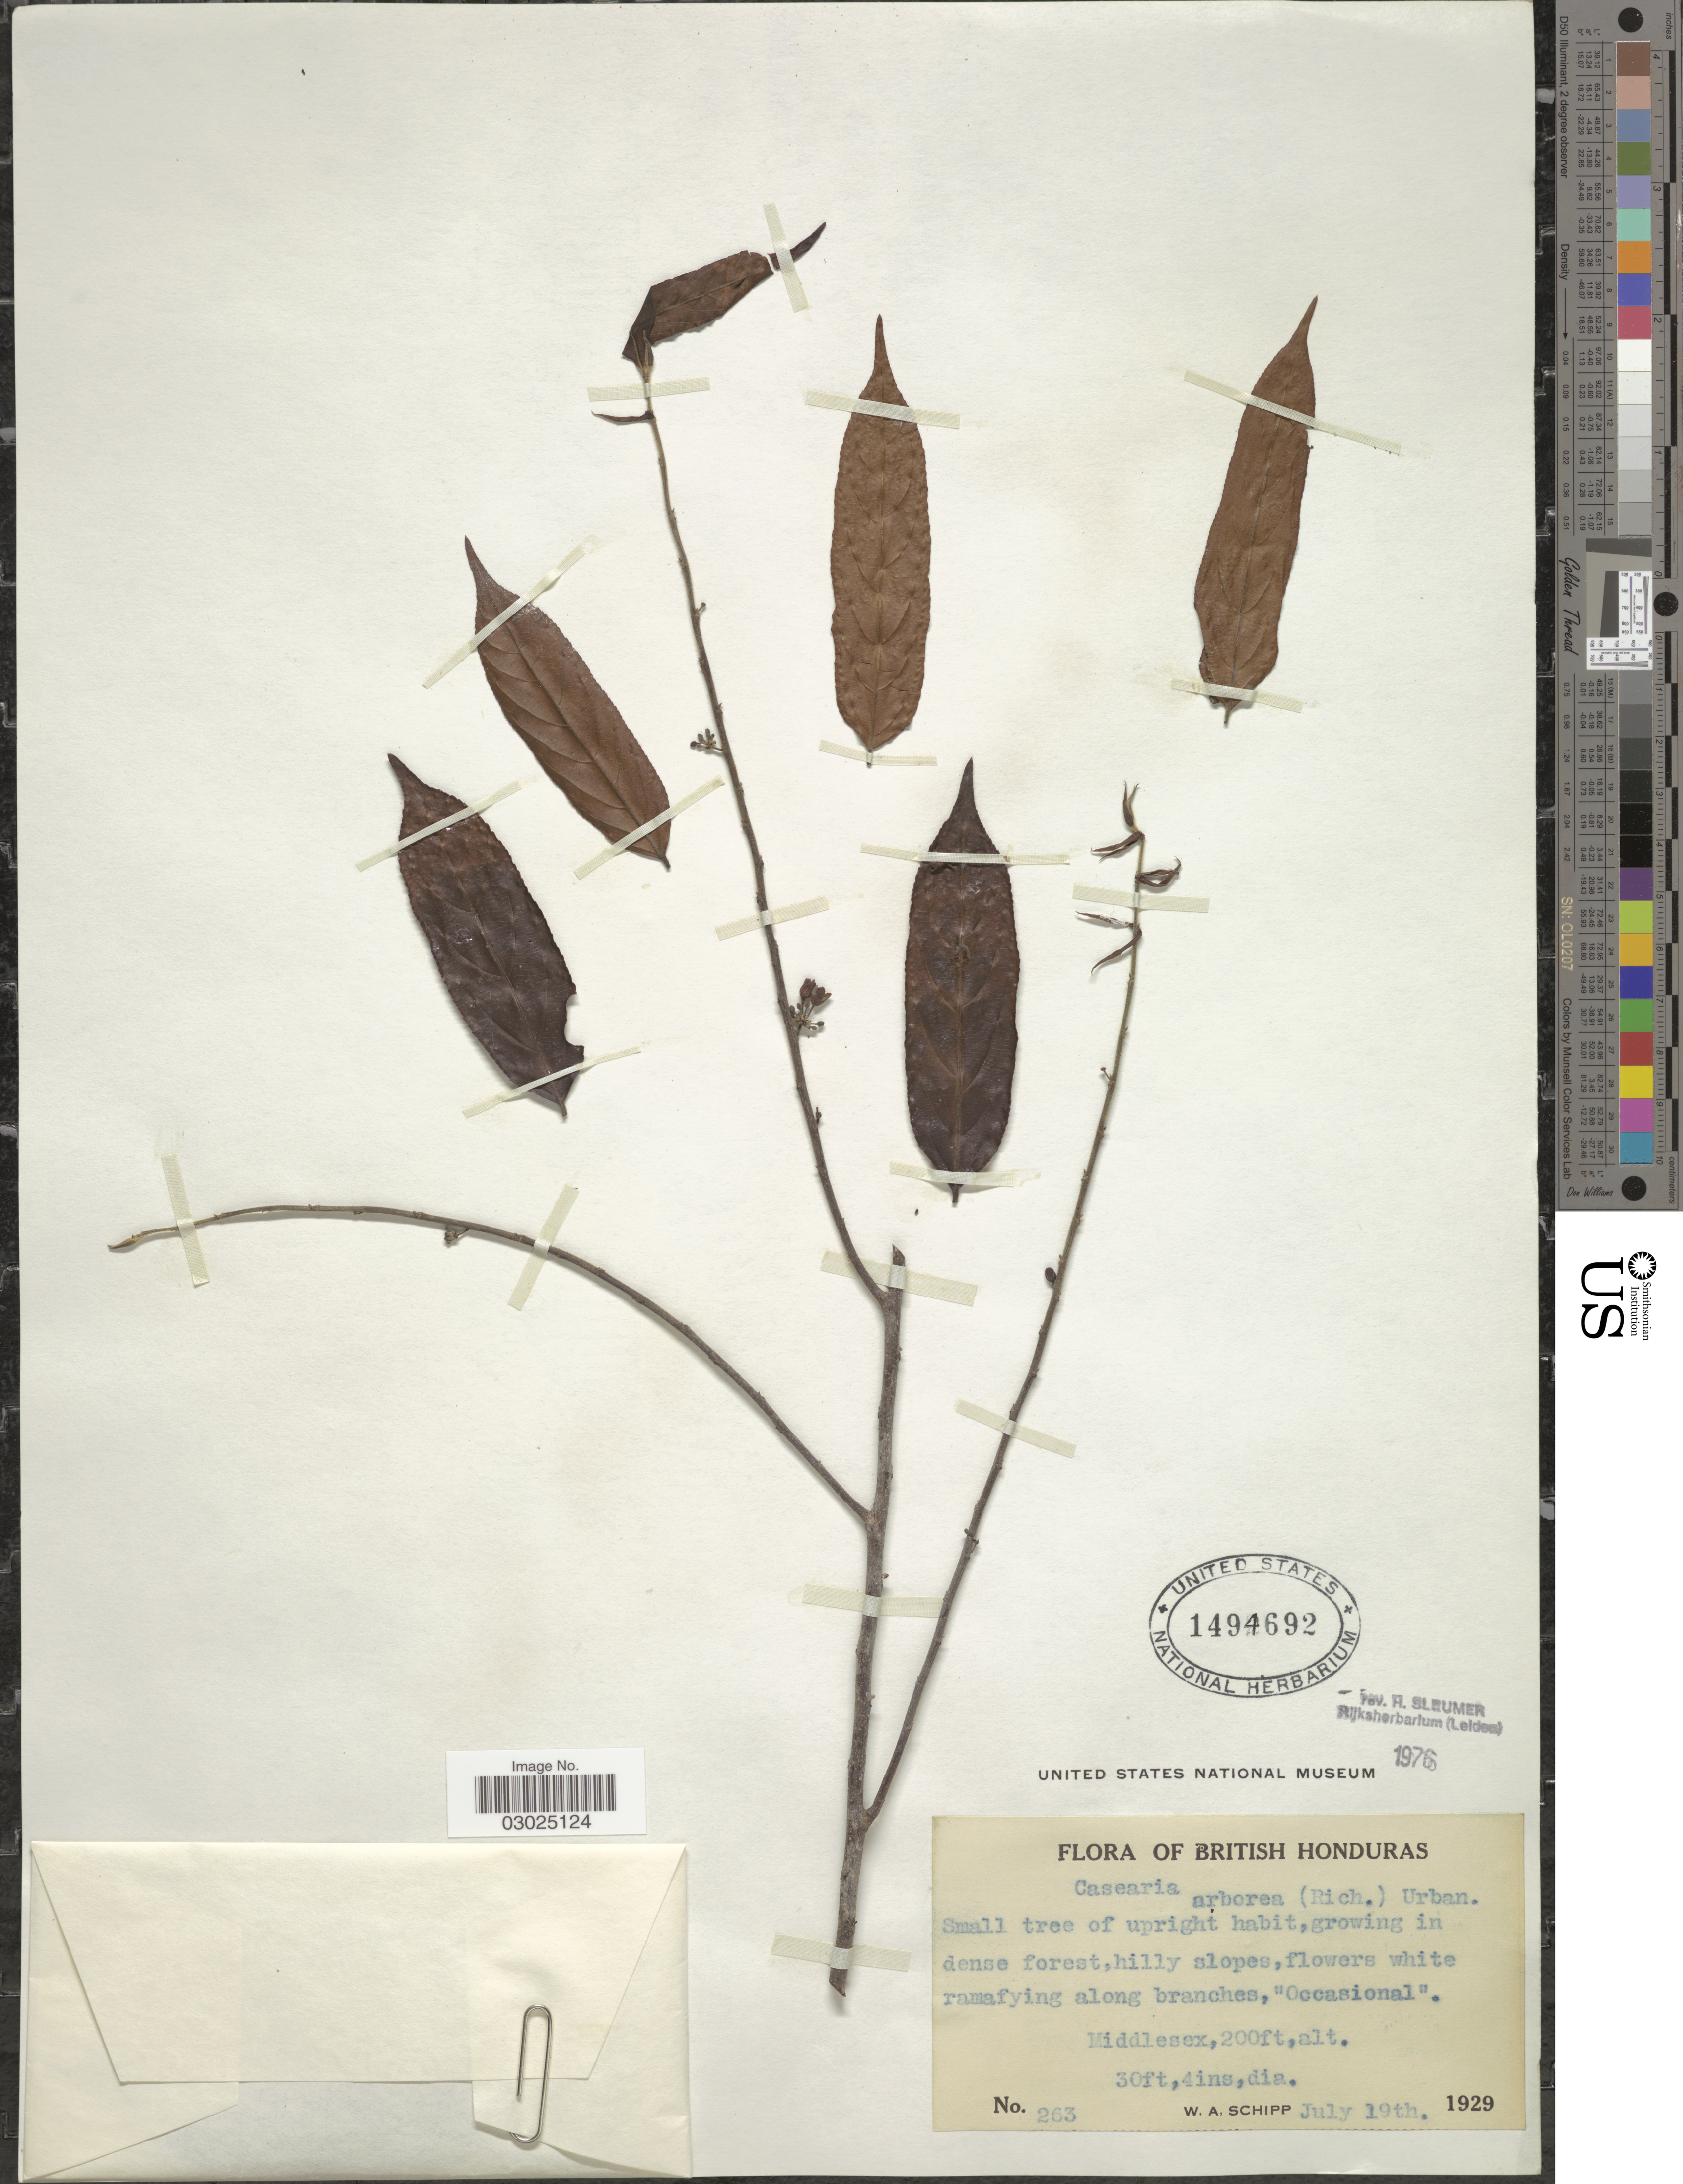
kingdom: Plantae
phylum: Tracheophyta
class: Magnoliopsida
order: Malpighiales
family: Salicaceae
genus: Casearia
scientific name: Casearia arborea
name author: (Rich.) Urb.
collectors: W. Schipp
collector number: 263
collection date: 1929-07-19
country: Belize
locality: British Honduras. Middlesex.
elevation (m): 61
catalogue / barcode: US 1494692